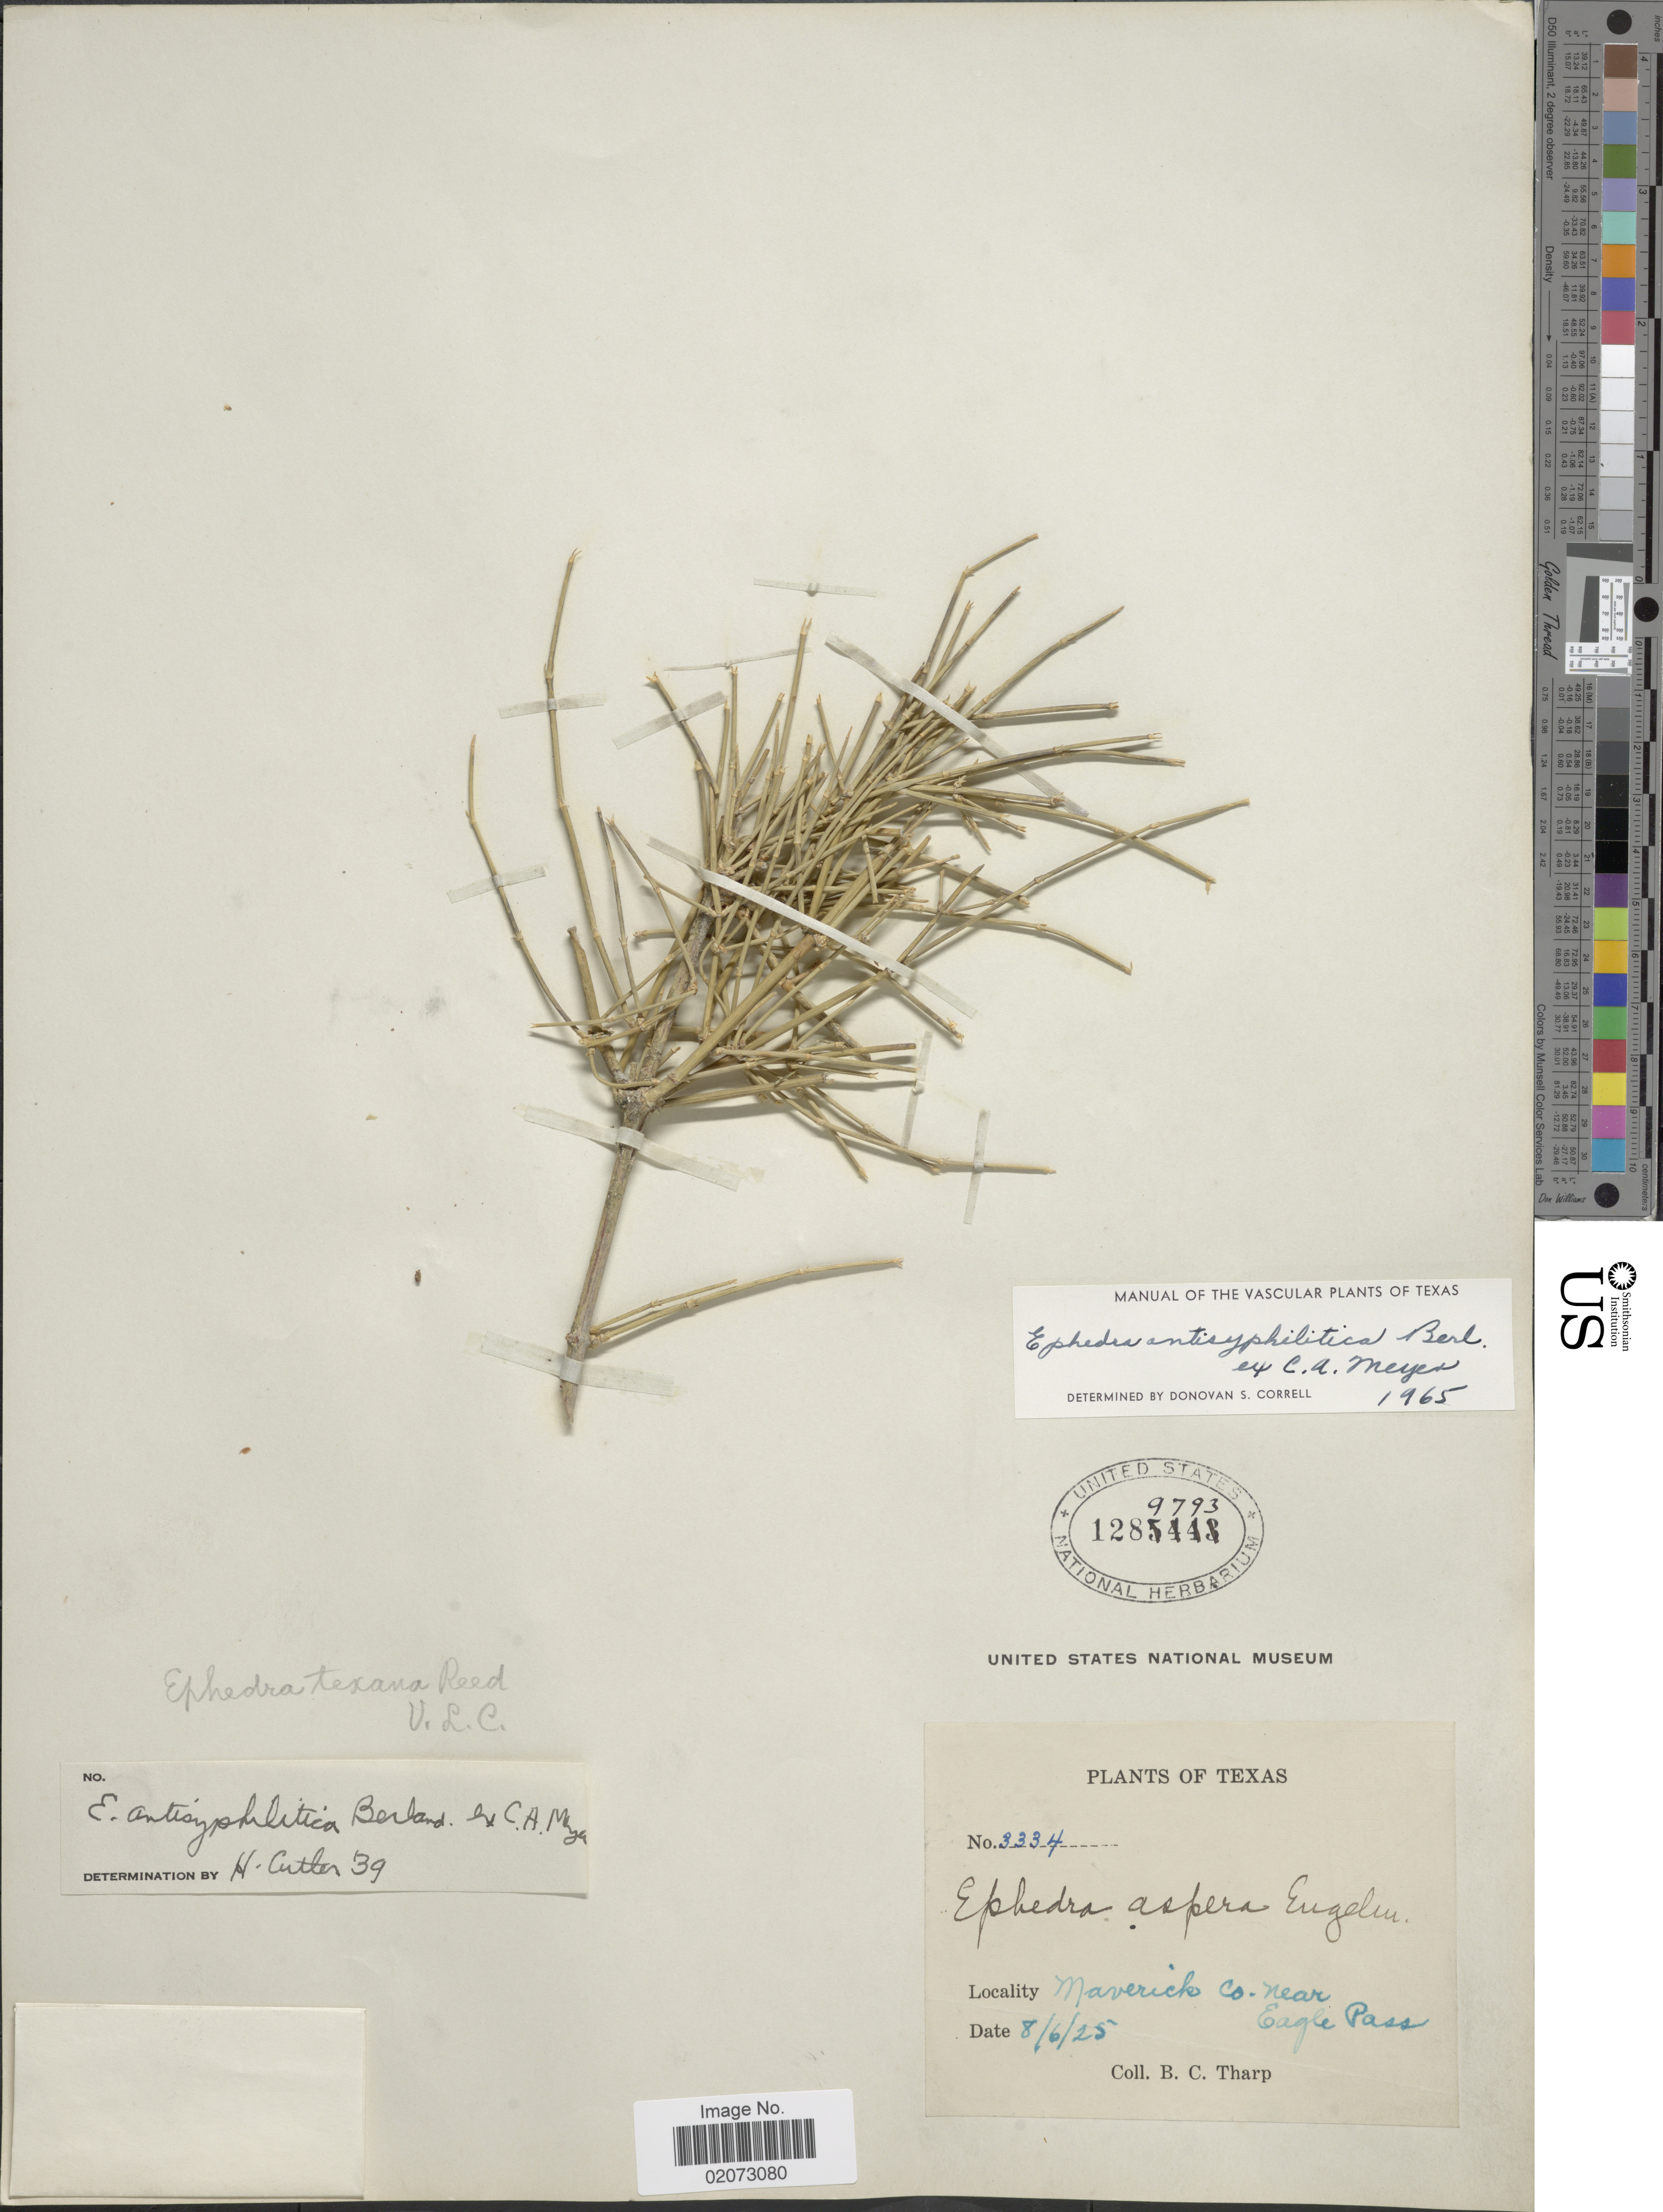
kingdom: Plantae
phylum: Tracheophyta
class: Gnetopsida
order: Ephedrales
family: Ephedraceae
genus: Ephedra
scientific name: Ephedra antisyphilitica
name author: Berland. ex C.A. Mey.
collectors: B. C. Tharp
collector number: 3334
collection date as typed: Transcribed d/m/y: 6/8/25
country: United States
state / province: Texas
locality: Texas, Maverick Co. near Eagle Pass.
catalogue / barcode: US 1289793